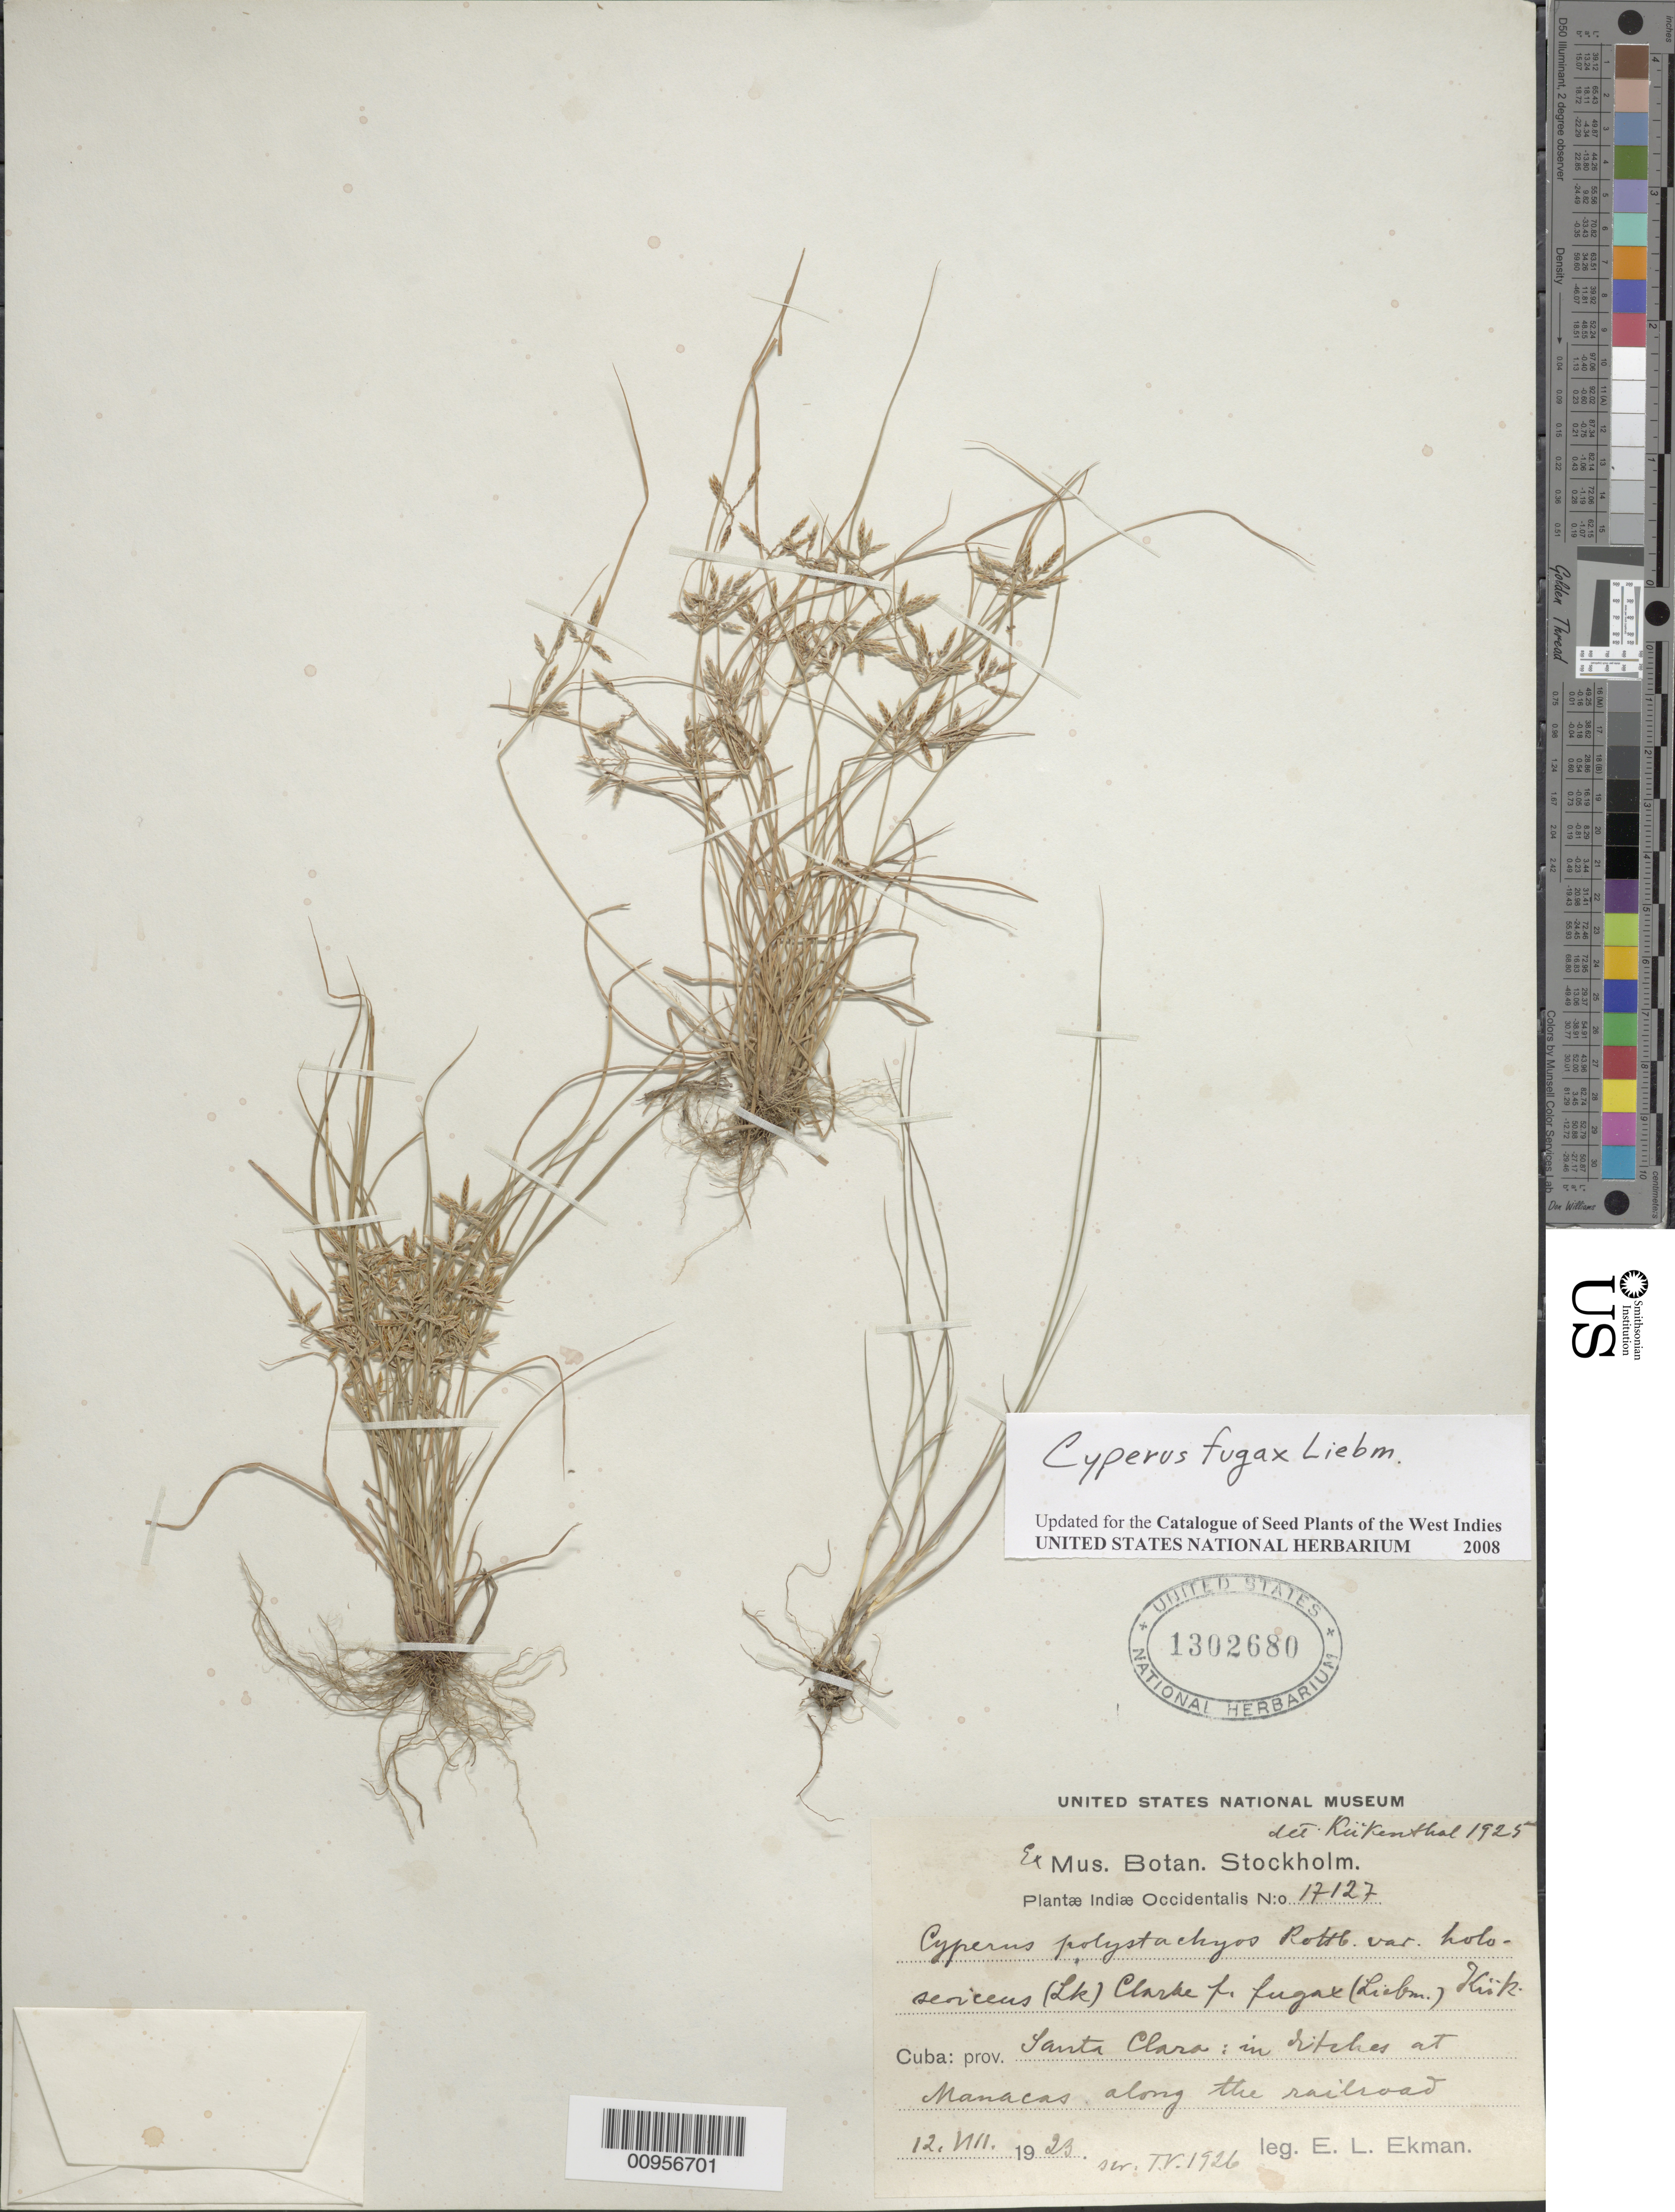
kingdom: Plantae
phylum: Tracheophyta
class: Liliopsida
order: Poales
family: Cyperaceae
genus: Cyperus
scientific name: Cyperus fugax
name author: Liebm.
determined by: Strong, M. T., (US), Smithsonian Institution - National Museum of Natural History (UNITED STATES)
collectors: E. L. Ekman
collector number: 17127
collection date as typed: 12 Aug 1923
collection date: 1923-08-12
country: Cuba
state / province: Las Villas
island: Cuba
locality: In ditches at Manacas along the railroad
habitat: In ditches along the railroad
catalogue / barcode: US 1302680